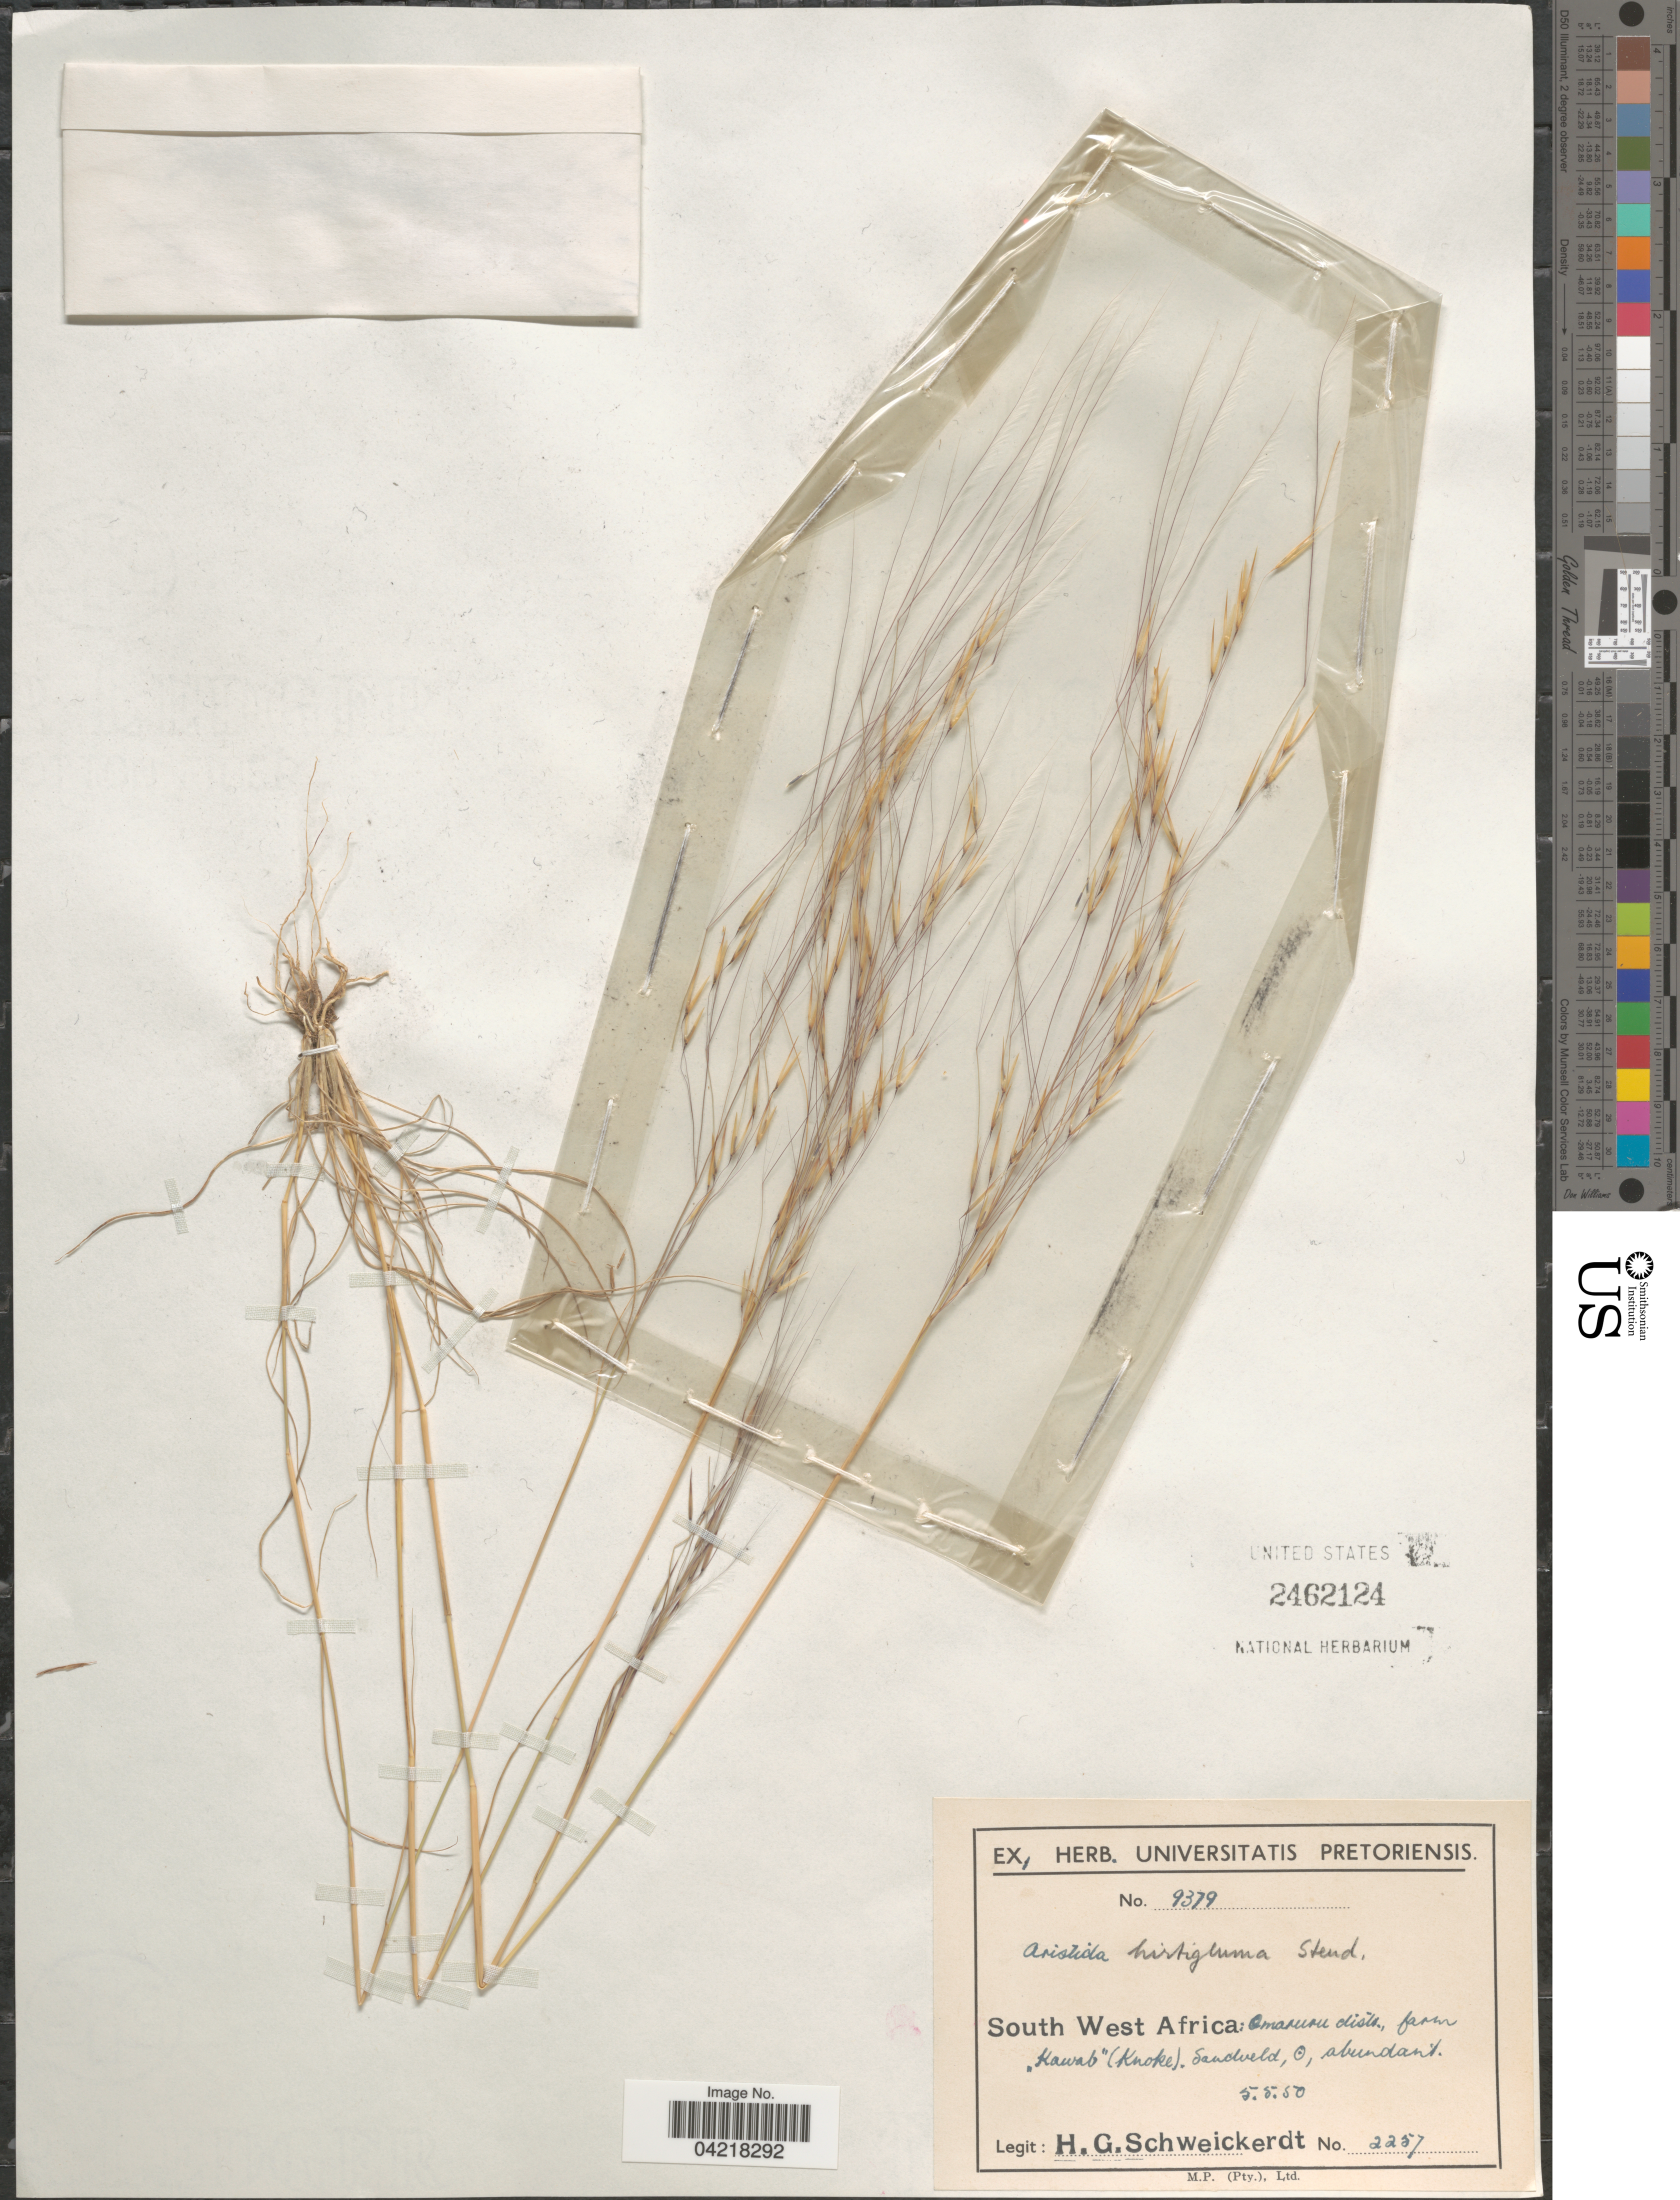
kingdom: Plantae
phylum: Tracheophyta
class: Liliopsida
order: Poales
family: Poaceae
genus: Stipagrostis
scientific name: Stipagrostis hirtigluma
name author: (Steud. ex Trin. & Rupr.) De Winter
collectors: H. Schweickerdt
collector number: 2257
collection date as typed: Transcribed d/m/y: 5/5/50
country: Namibia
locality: South West Africa: Omaruru distr., farm "Kawab" (Knoke).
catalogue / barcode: US 2462124